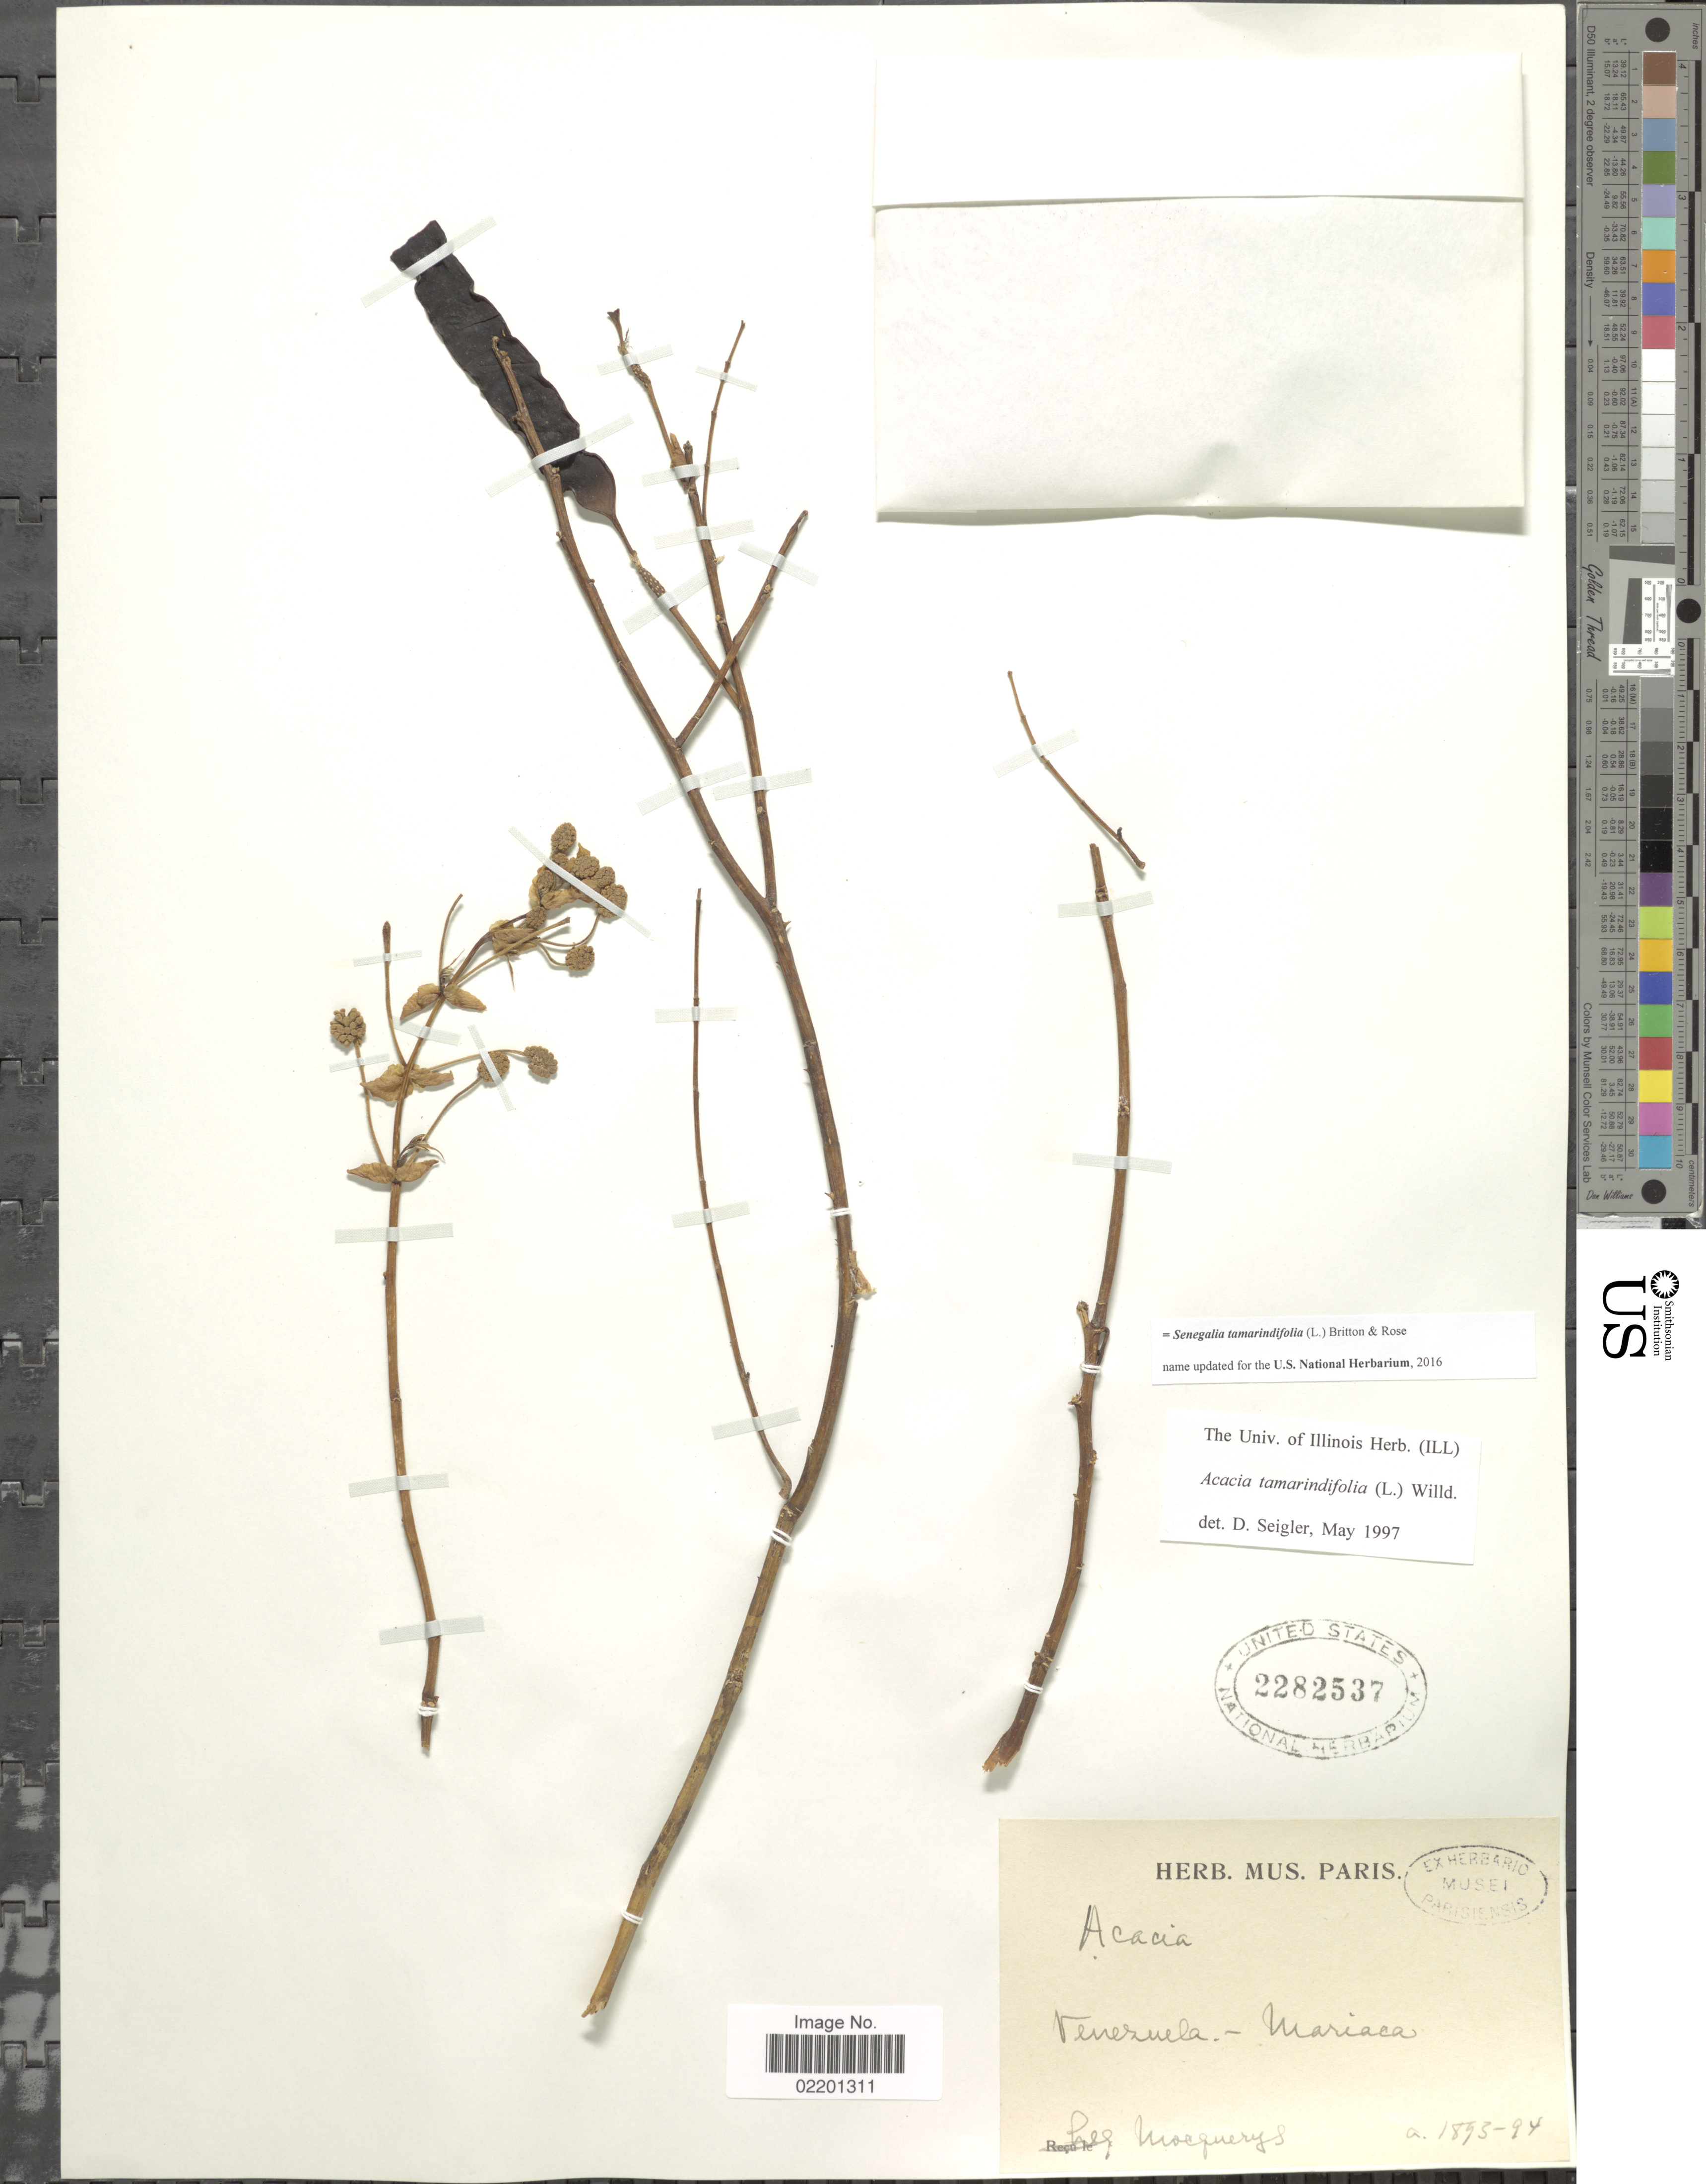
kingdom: Plantae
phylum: Tracheophyta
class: Magnoliopsida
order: Fabales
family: Fabaceae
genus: Senegalia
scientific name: Senegalia tamarindifolia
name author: (L.) Britton & Rose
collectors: A. Mocquerys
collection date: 1893/1894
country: Venezuela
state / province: Carabobo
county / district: Diego Ibarra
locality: Mariara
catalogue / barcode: US 2282537